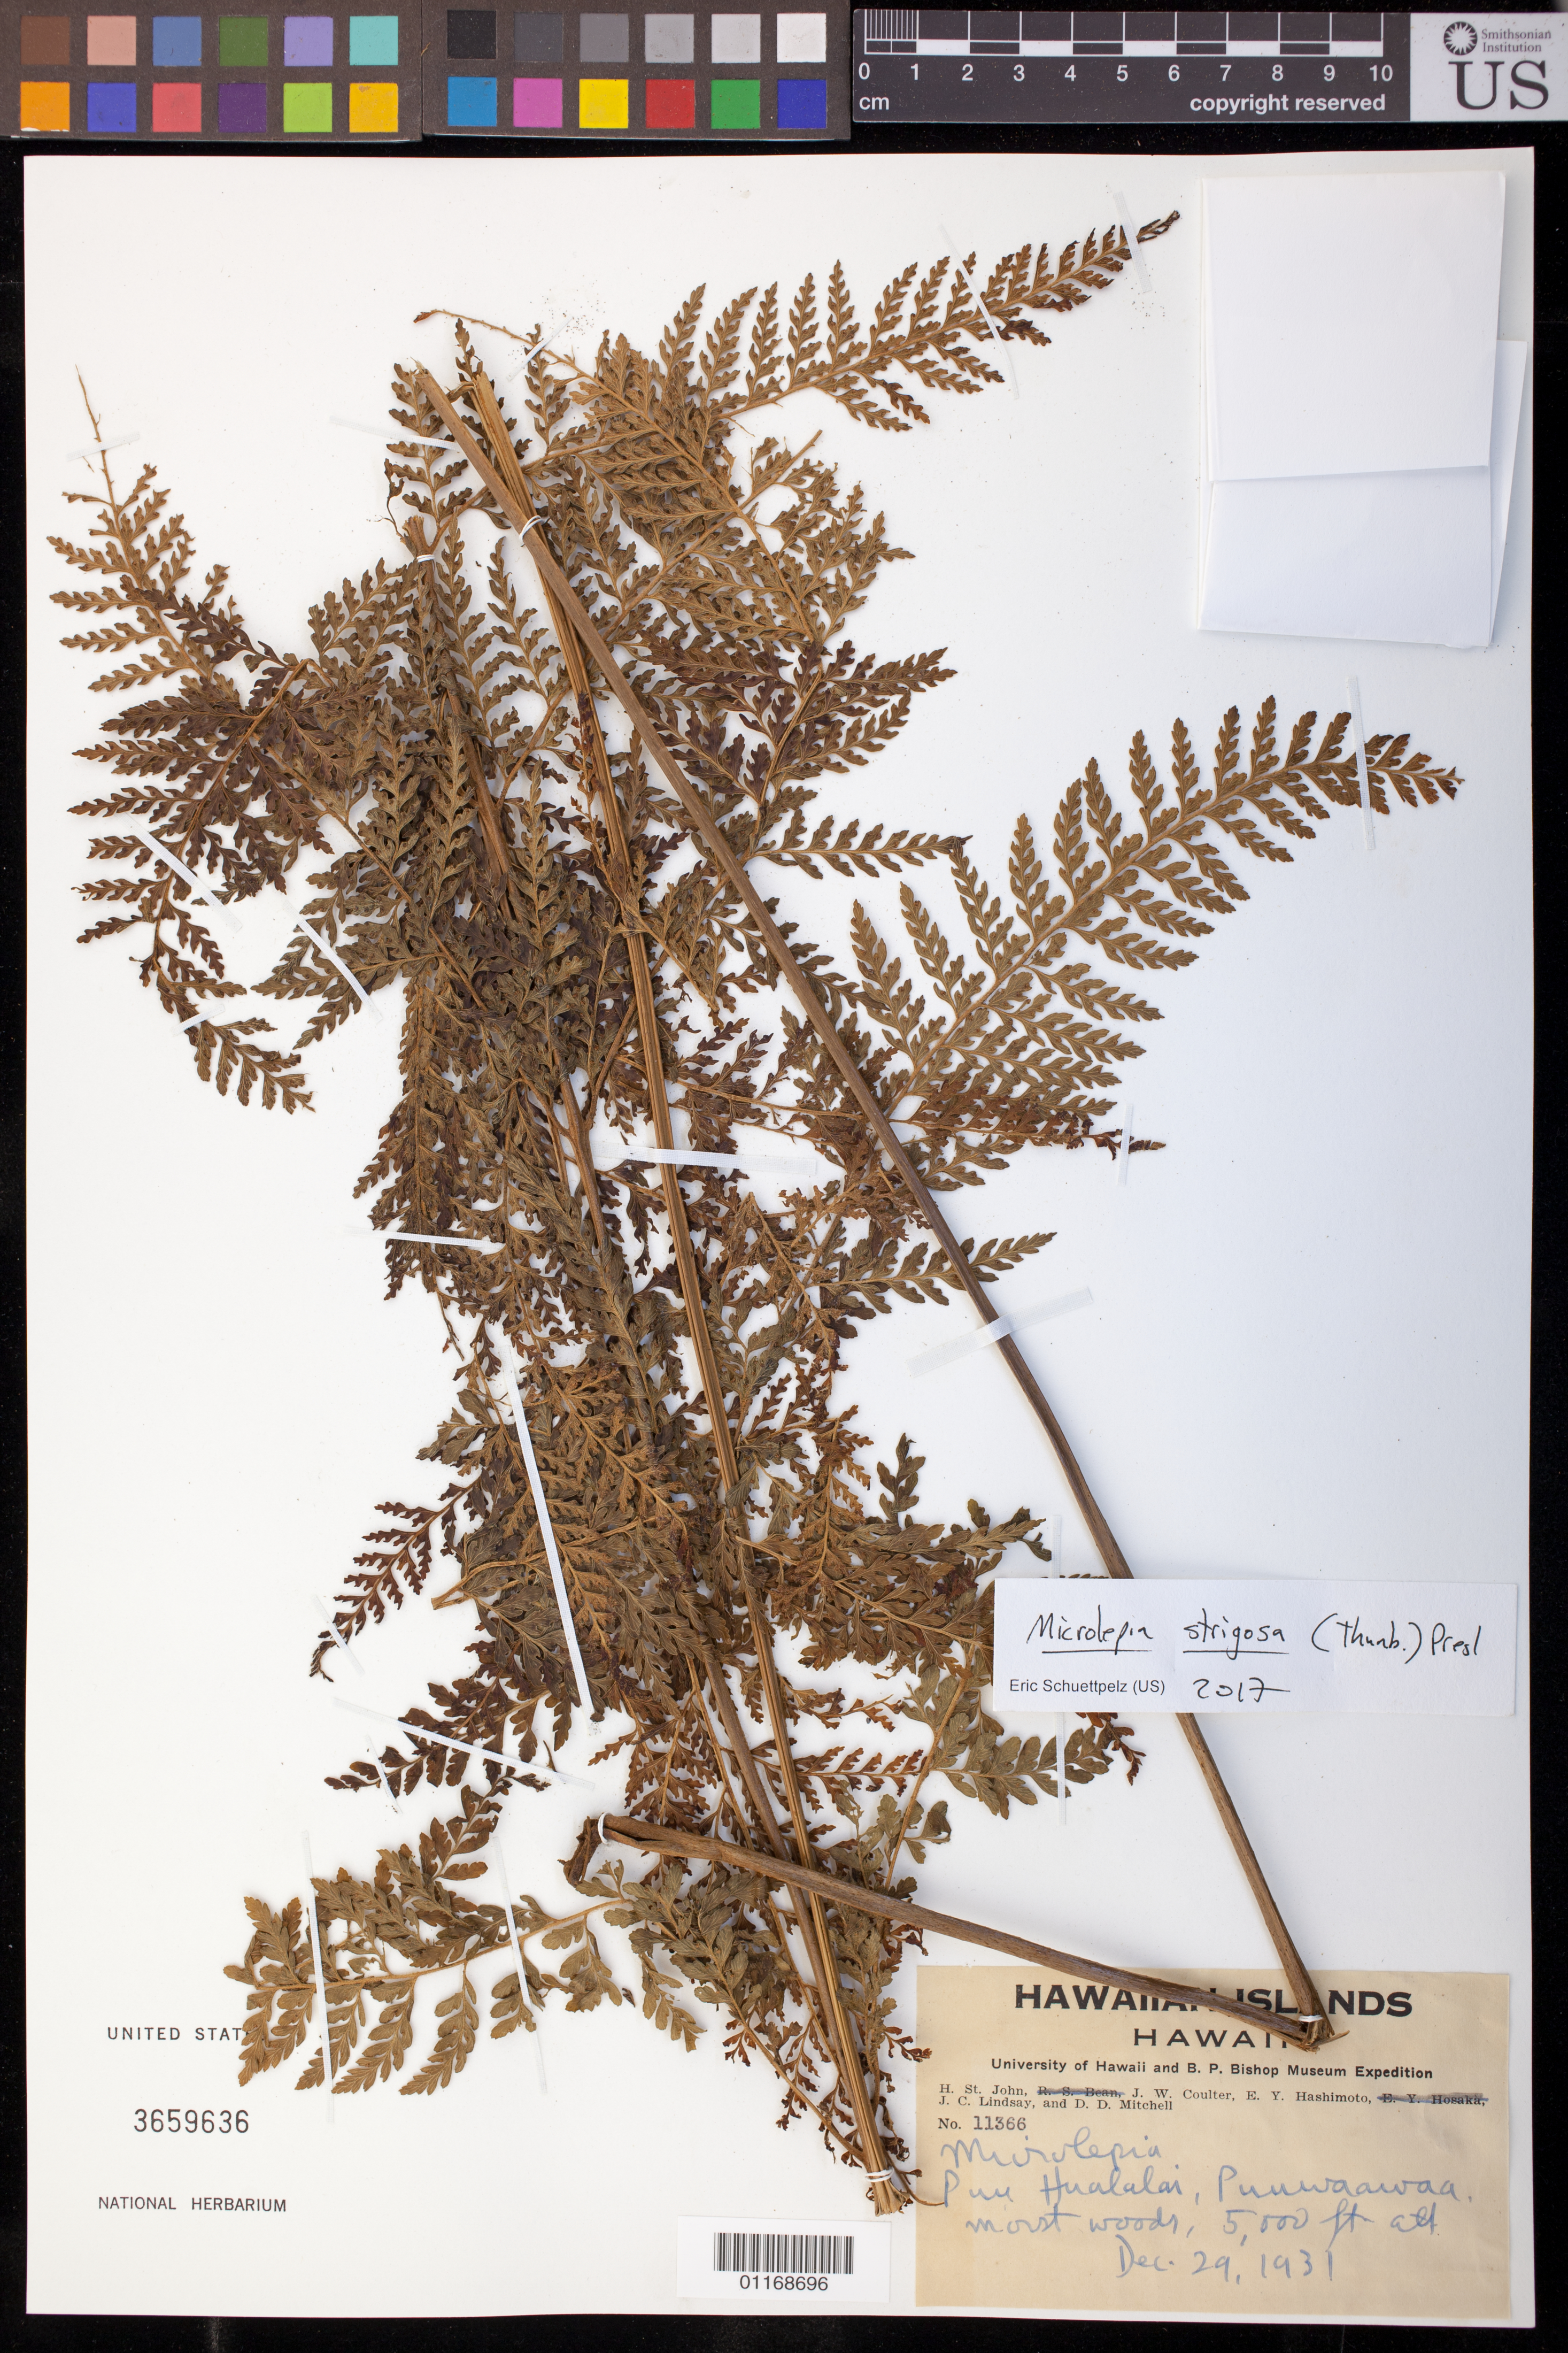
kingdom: Plantae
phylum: Tracheophyta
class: Polypodiopsida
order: Polypodiales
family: Dennstaedtiaceae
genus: Microlepia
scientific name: Microlepia strigosa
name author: (Thunb.) J. Presl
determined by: Schuettpelz, E., (US), Smithsonian Institution - National Museum of Natural History (UNITED STATES)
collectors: H. St. John, J. W. Coulter, E. Hashimoto, J. Lindsay & D. D. Mitchell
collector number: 11366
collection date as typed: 29 Dec 1931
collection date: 1931-12-29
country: United States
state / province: Hawaii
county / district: Hawaii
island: Hawaii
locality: Pu'u Hualalai, Pu'uwa'awa'a.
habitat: moist woods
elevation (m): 1524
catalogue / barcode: US 3659636